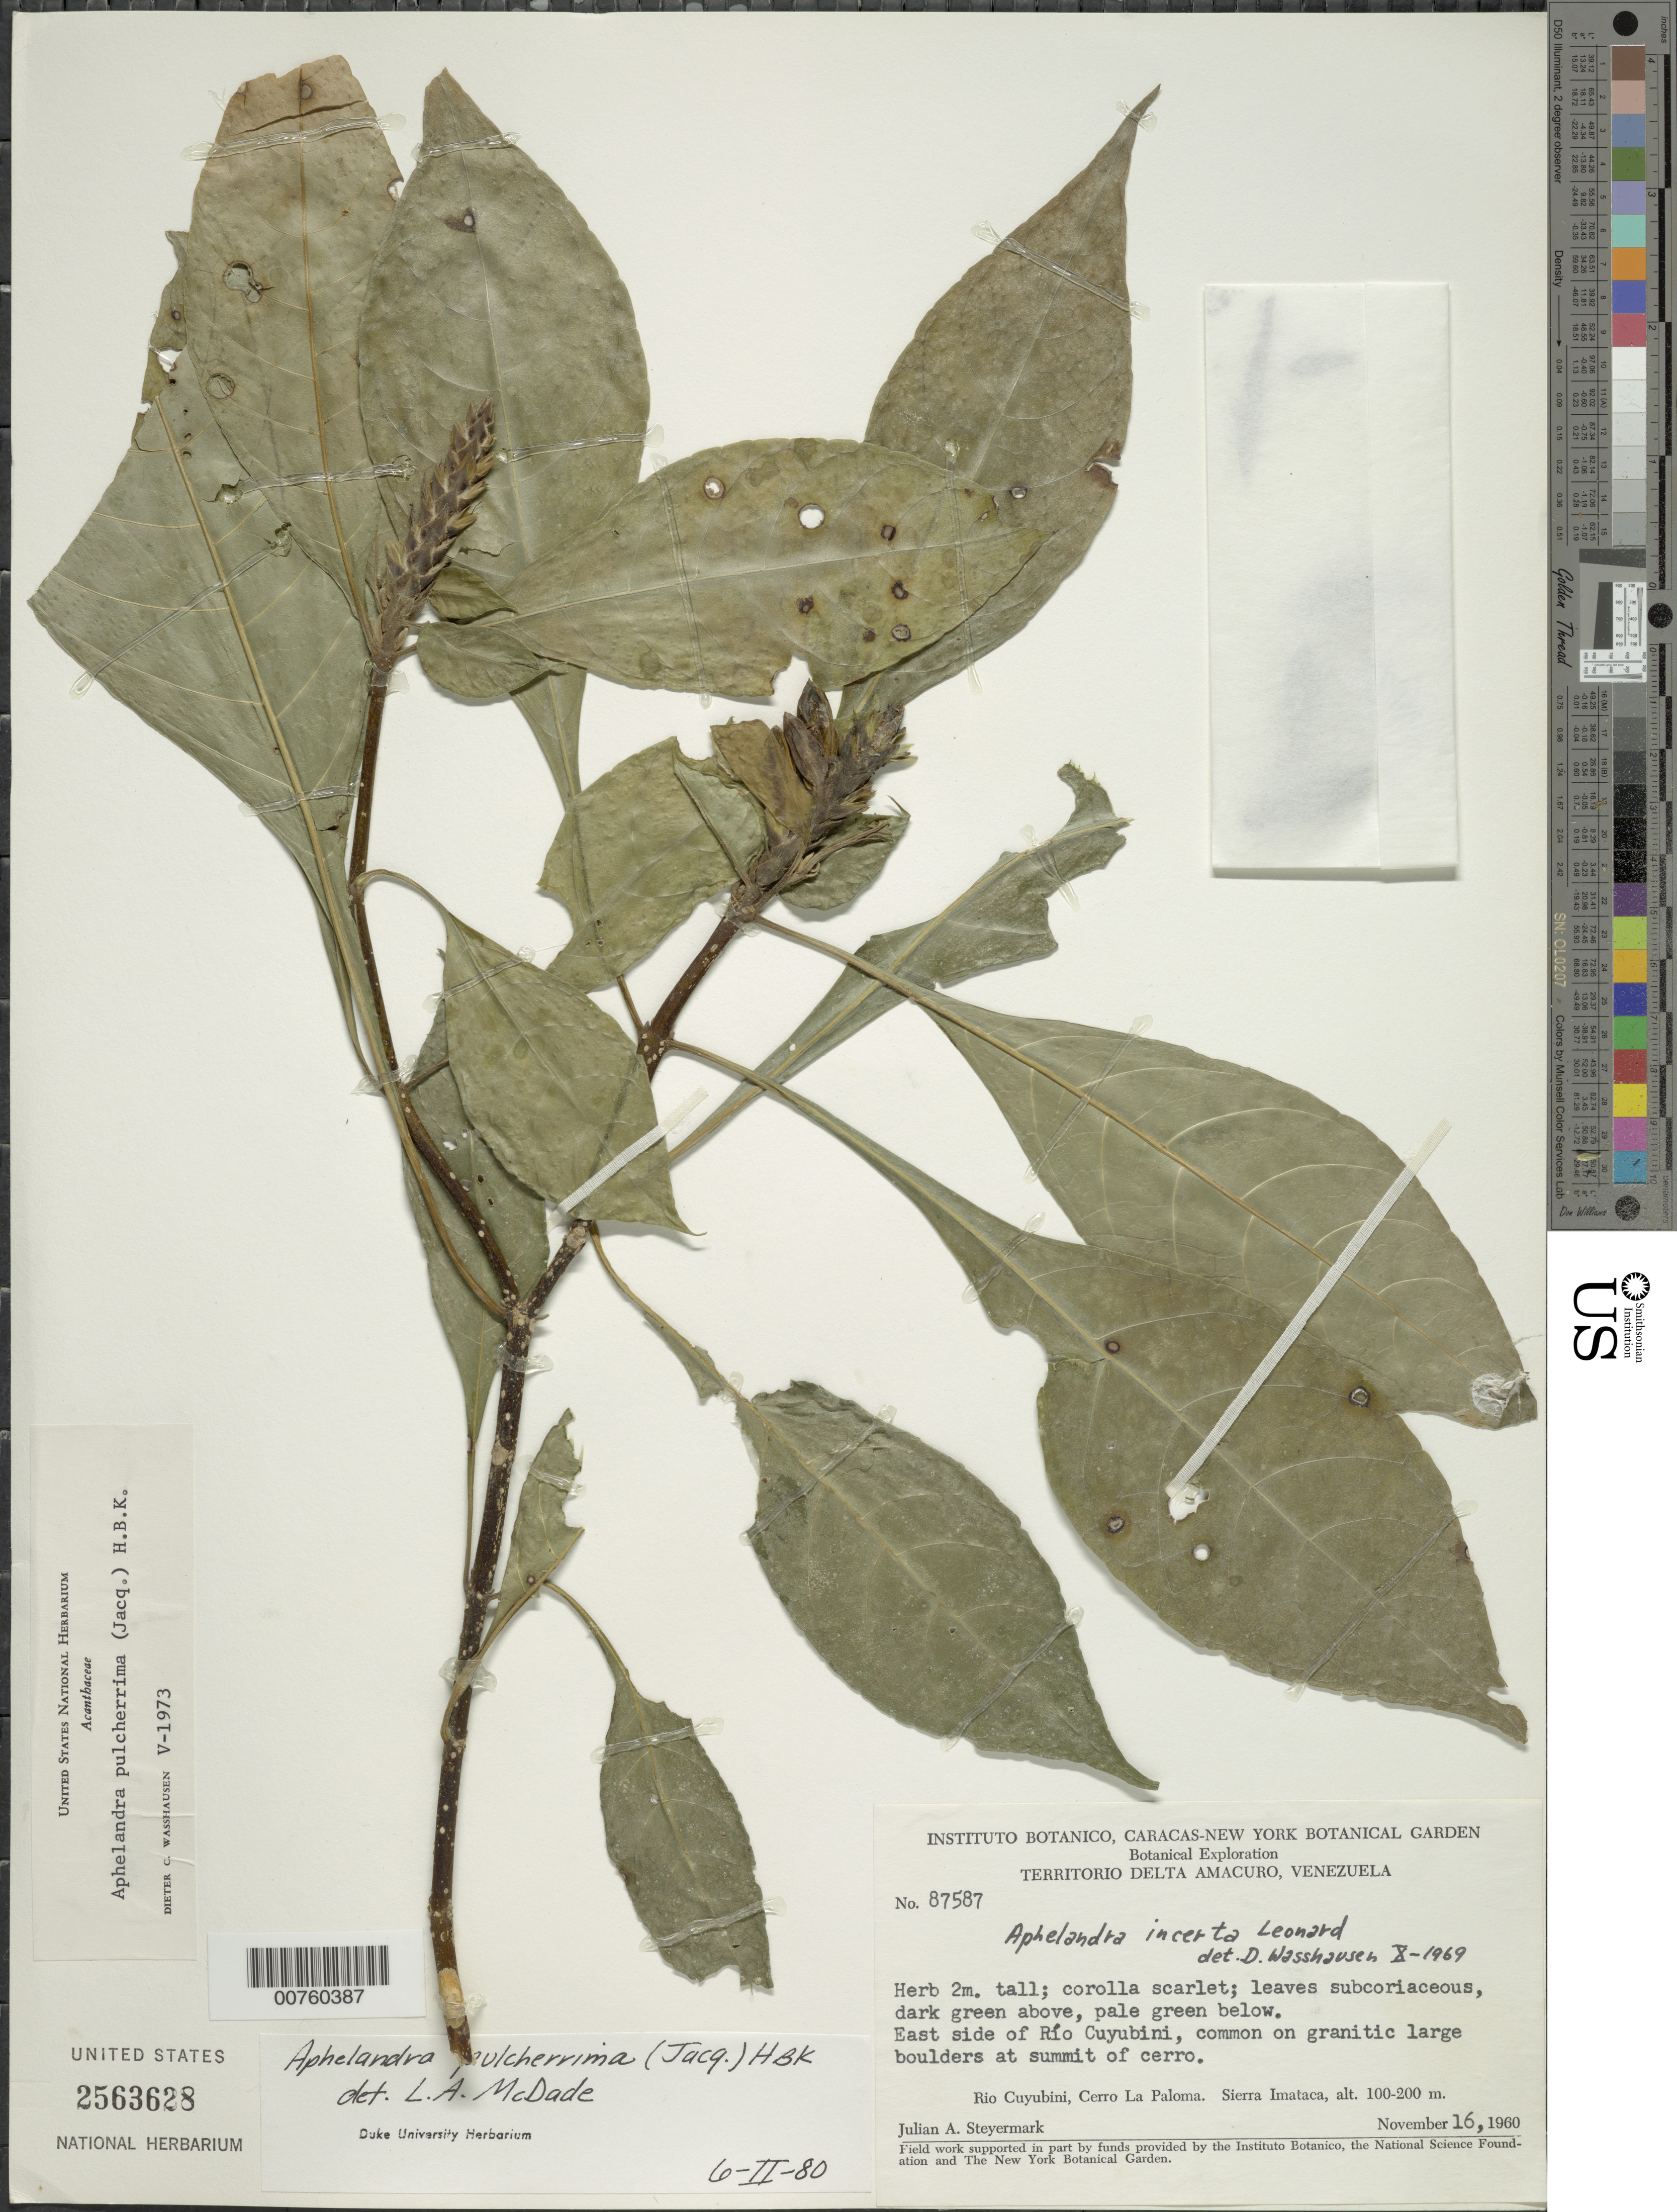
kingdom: Plantae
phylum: Tracheophyta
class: Magnoliopsida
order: Lamiales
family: Acanthaceae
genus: Aphelandra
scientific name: Aphelandra pulcherrima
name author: (Jacq.) Kunth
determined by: McDade, L. A.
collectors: J. Steyermark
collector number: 87587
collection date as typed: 16-Nov-60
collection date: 1960-11-16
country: Venezuela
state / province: Delta Amacuro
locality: Río Cuyubini, E side; Cerro La Paloma, Sierra Imataca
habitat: Large granitic boulders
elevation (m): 100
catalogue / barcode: US 2563628